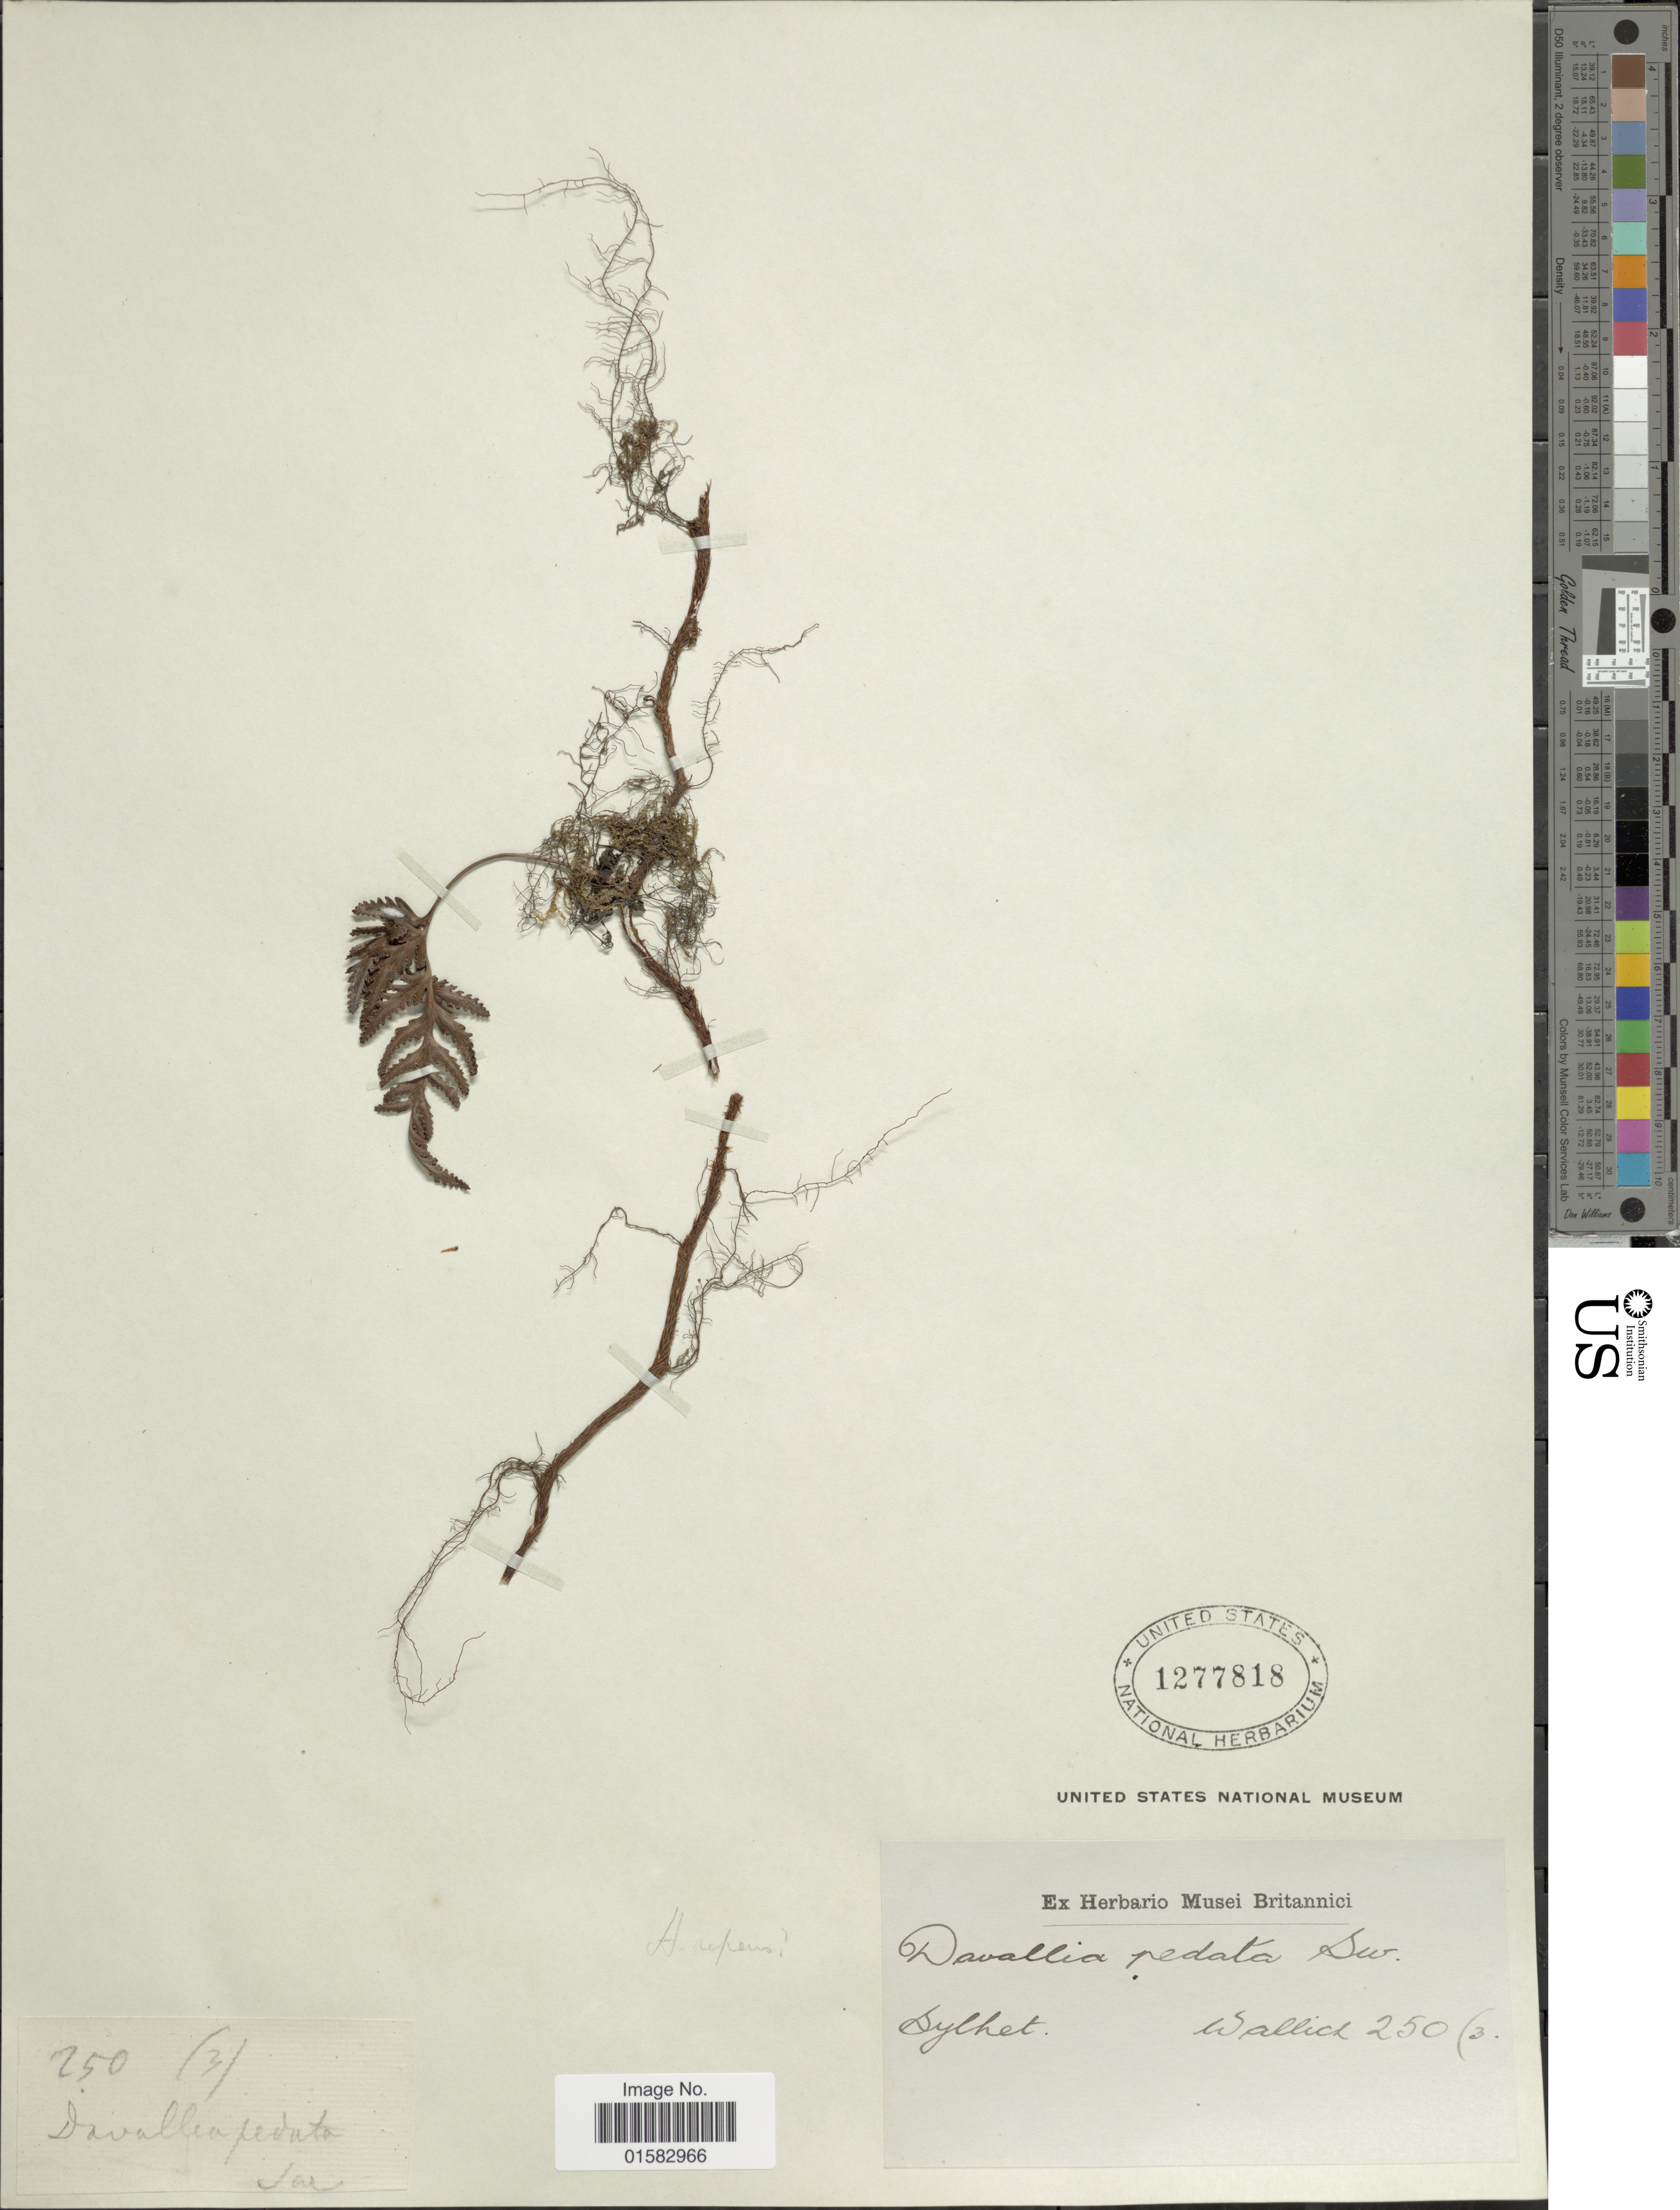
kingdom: Plantae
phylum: Tracheophyta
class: Polypodiopsida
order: Polypodiales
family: Davalliaceae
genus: Davallia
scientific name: Davallia repens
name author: (L. f.) Kuhn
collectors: -- Wallich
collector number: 250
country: Bangladesh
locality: Sylhet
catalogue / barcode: US 1277818